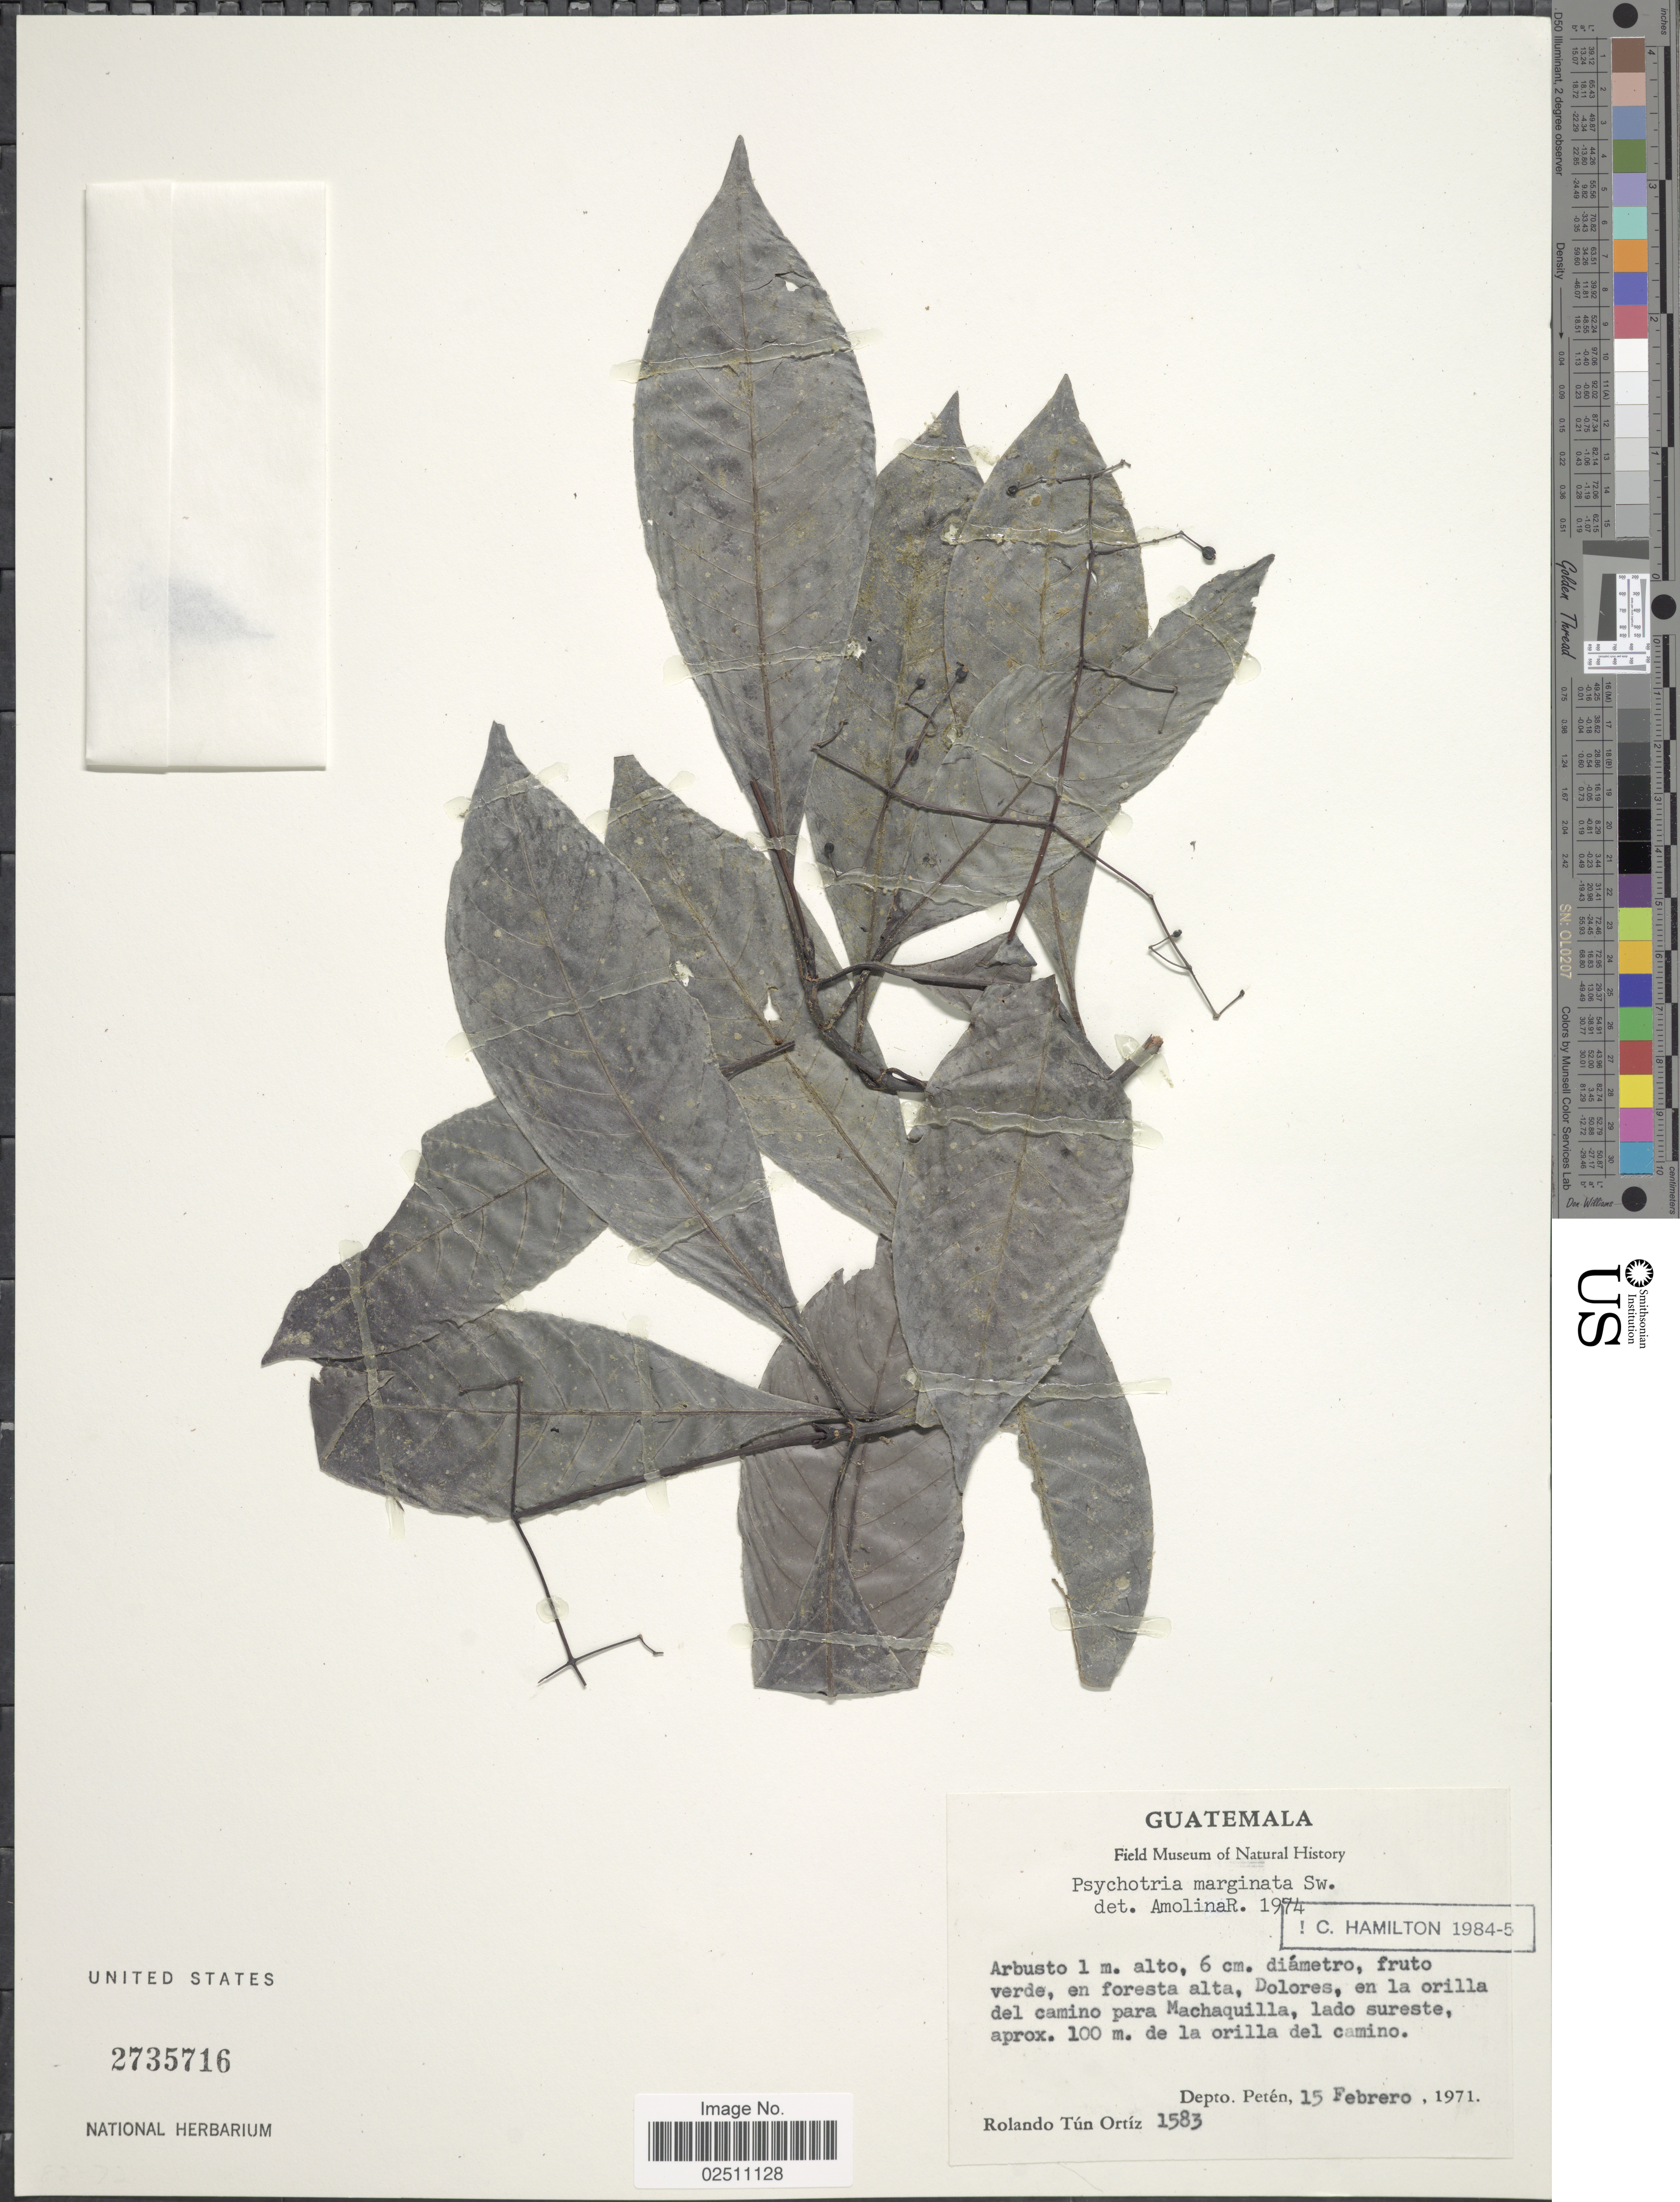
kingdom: Plantae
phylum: Tracheophyta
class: Magnoliopsida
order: Gentianales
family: Rubiaceae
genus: Psychotria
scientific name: Psychotria marginata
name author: Sw.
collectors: R. T. Ortíz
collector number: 1583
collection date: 1971-02-15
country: Guatemala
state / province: El Petén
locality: En doresta alta, Dolores, en la orilla del camino para Machaquilla, lado sureste, de la orilla del camino, Depto. Peten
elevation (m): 100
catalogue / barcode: US 2735716